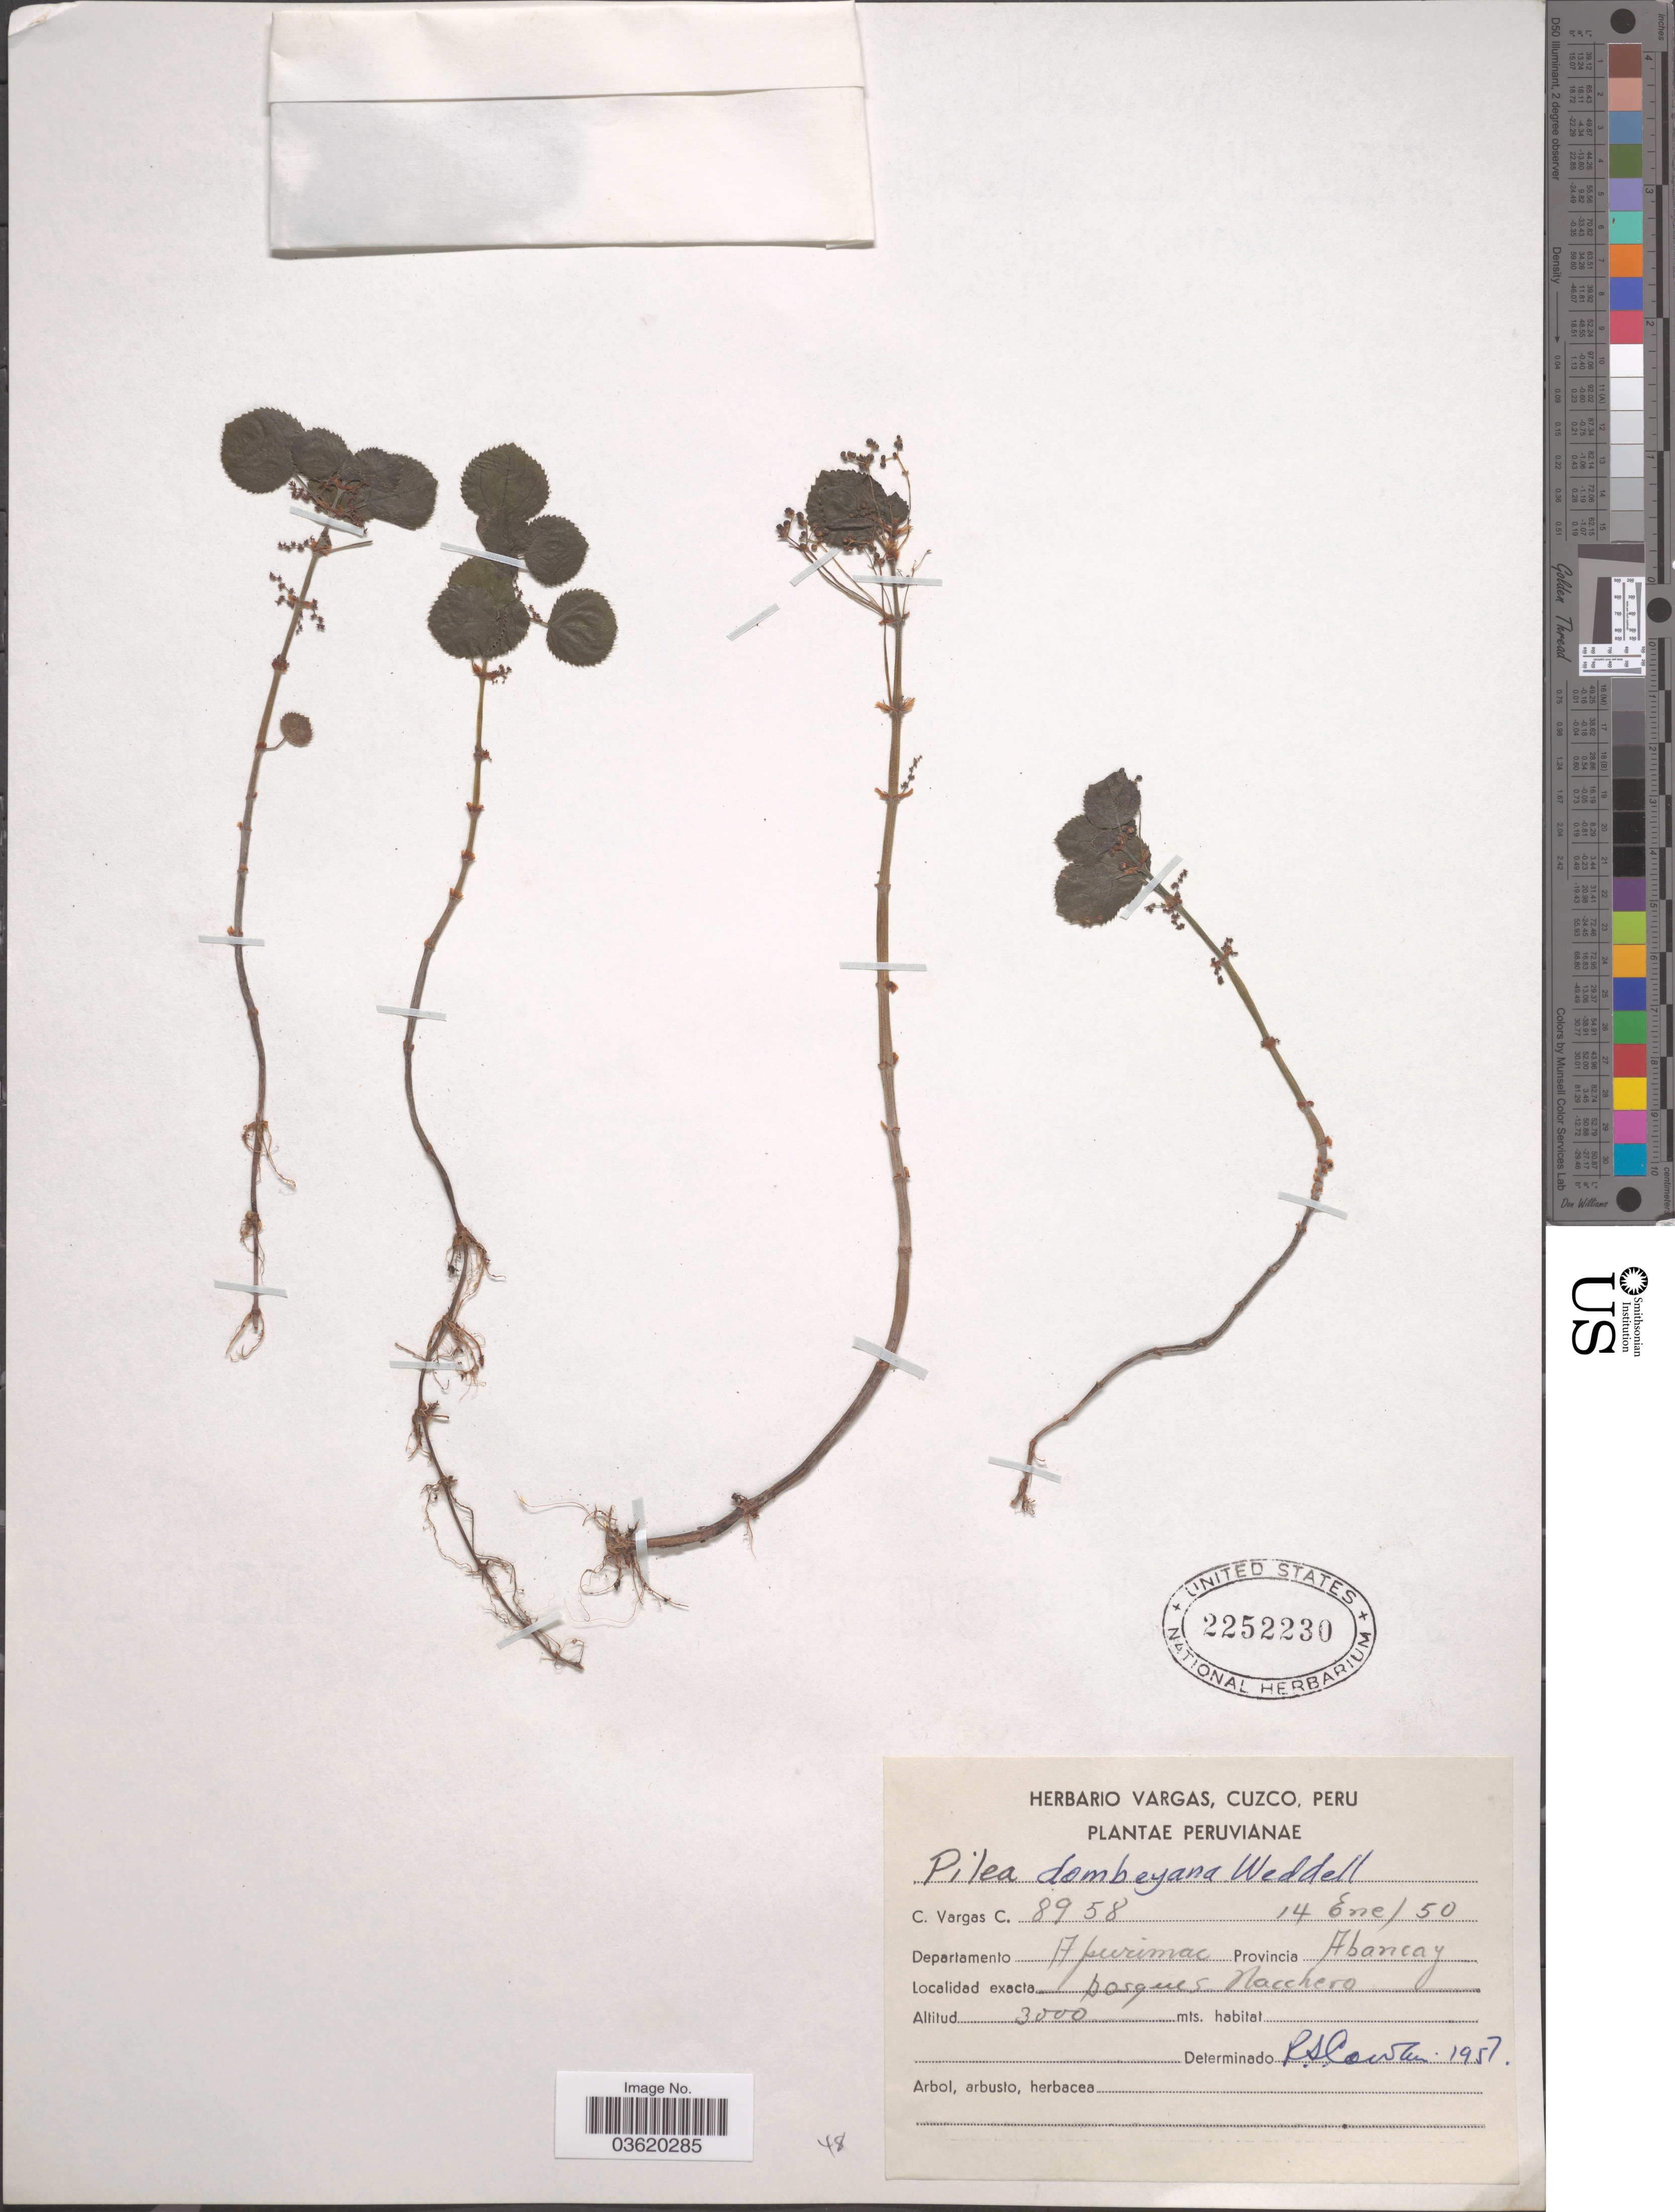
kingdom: Plantae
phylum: Tracheophyta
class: Magnoliopsida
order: Rosales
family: Urticaceae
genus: Pilea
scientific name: Pilea dombeyana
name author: Wedd.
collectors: C. Vargas Calderón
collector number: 8958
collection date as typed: Transcribed d/m/y: 14/1/50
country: Peru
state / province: Apurímac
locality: Departamento Apurimac. Provincia Abancay. Bosques Nacchero.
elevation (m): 3000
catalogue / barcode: US 2252230